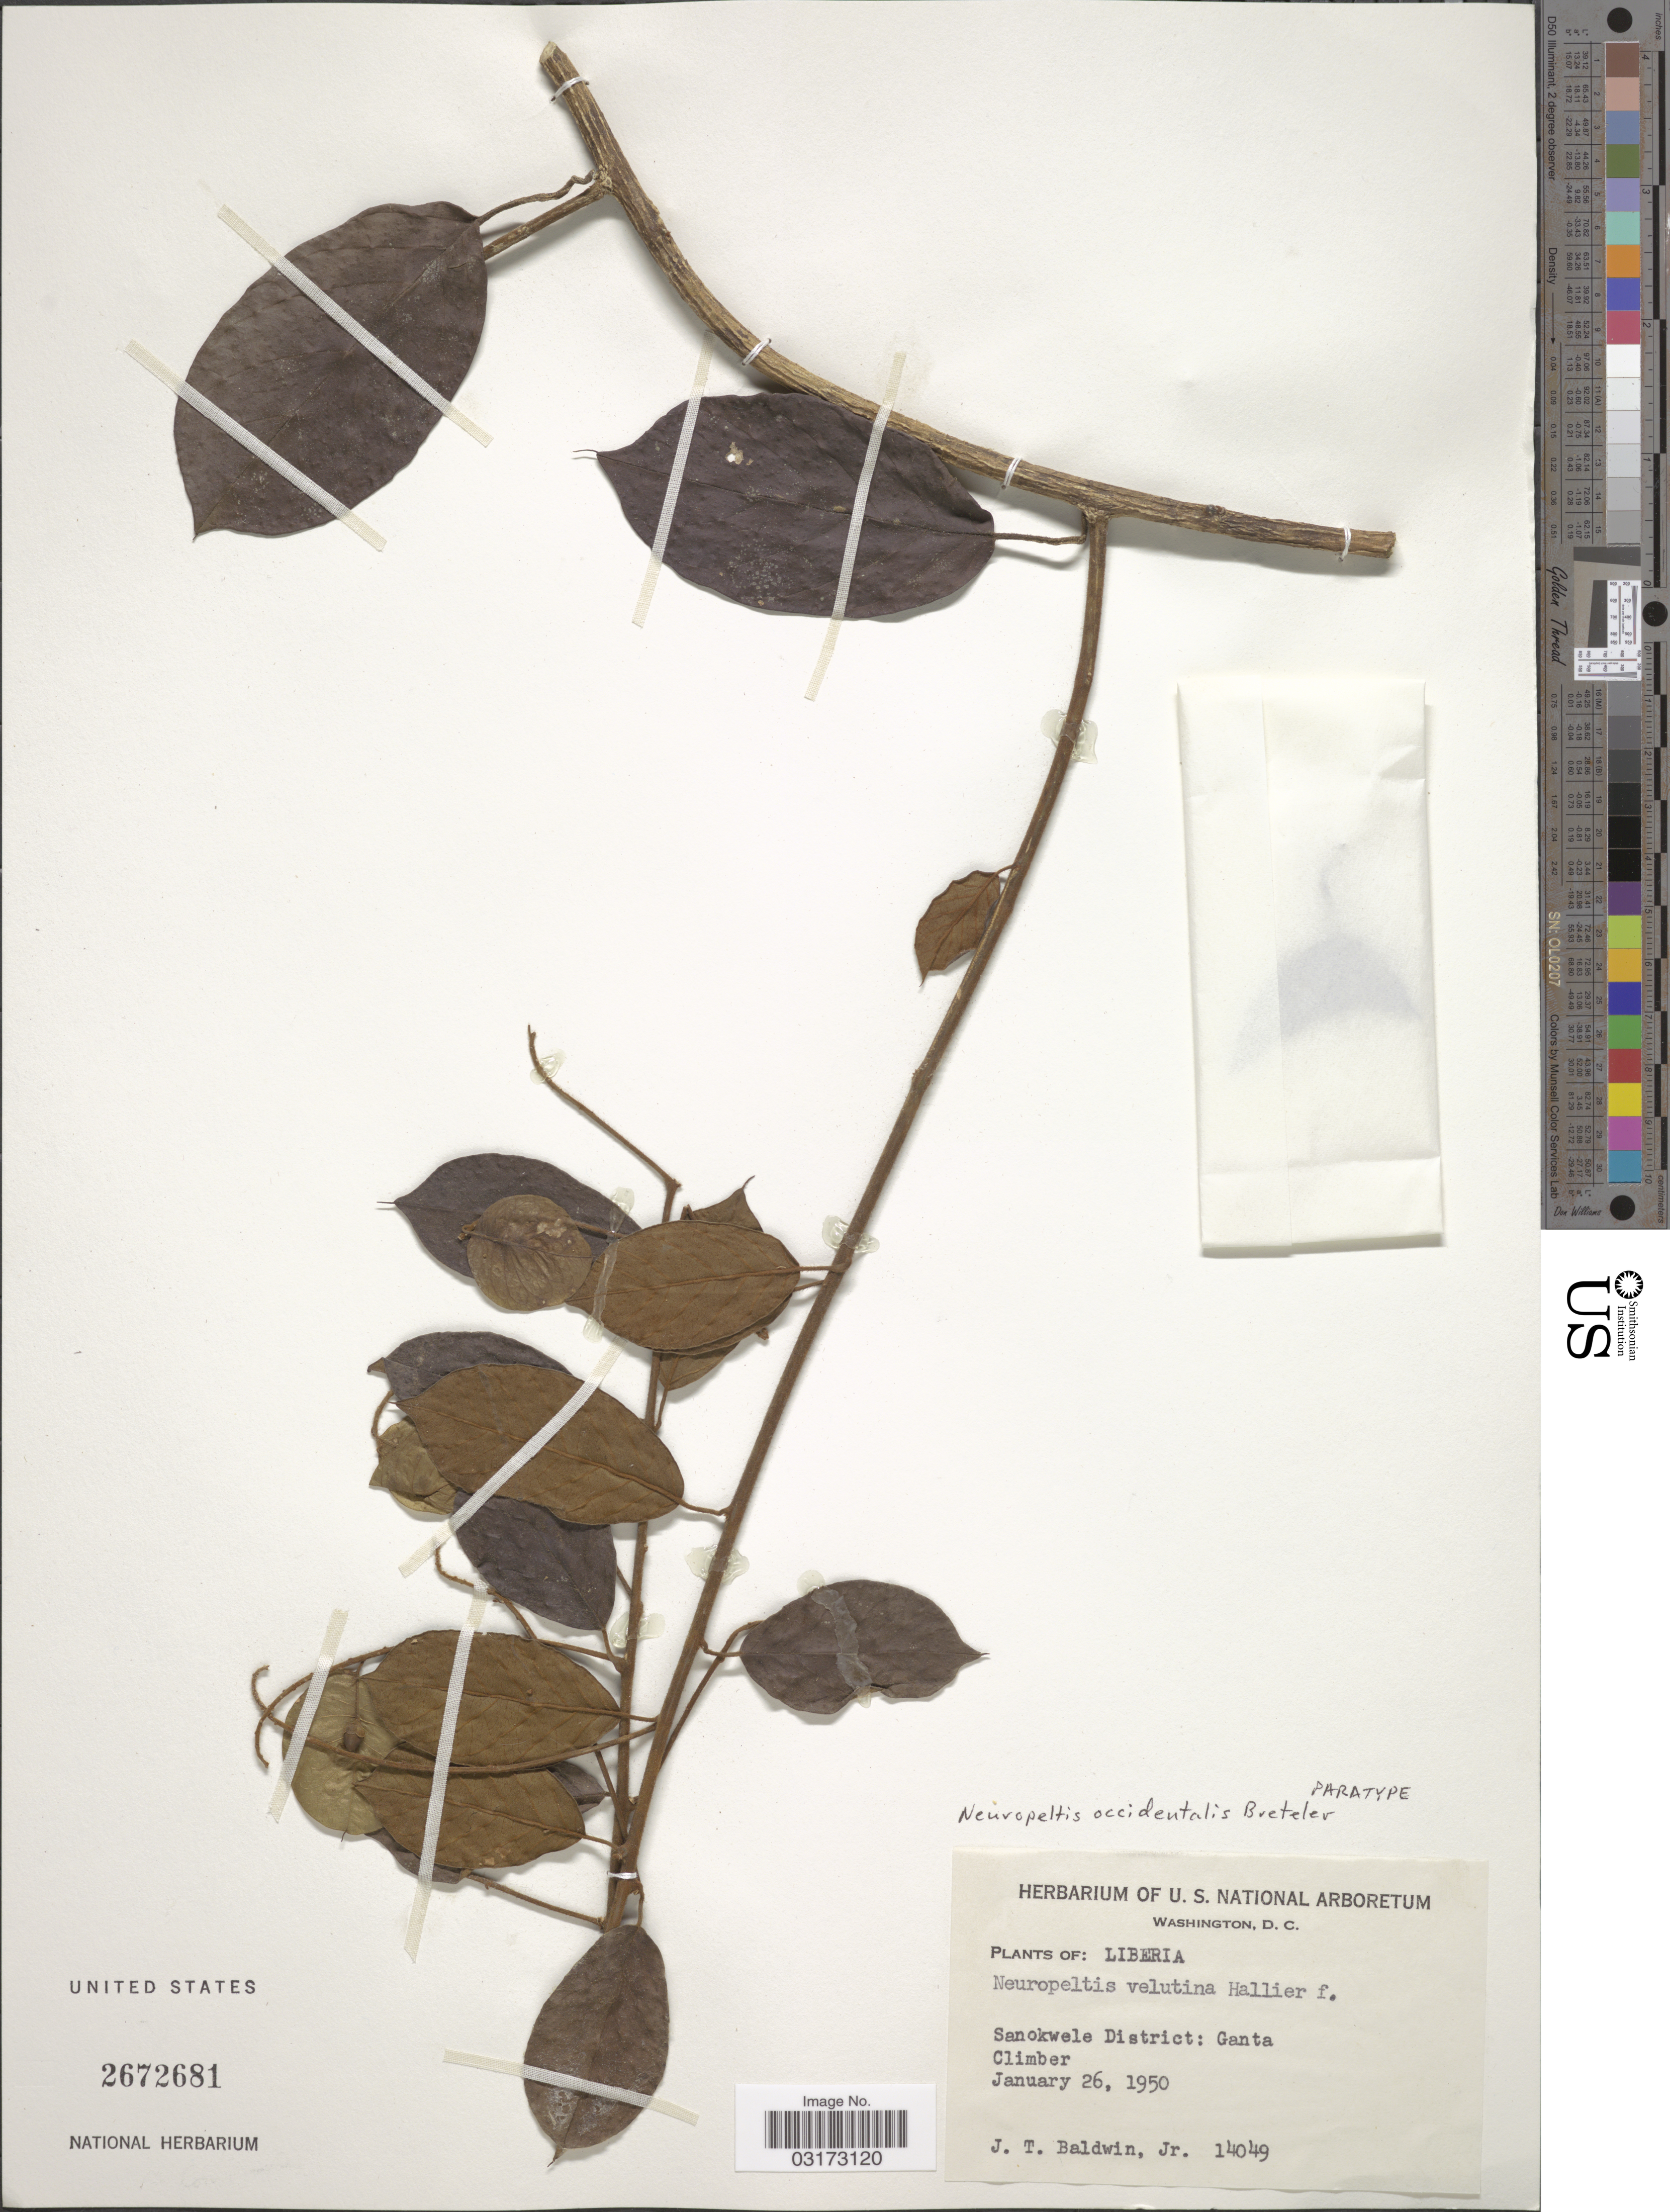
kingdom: Plantae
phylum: Tracheophyta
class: Magnoliopsida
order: Solanales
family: Convolvulaceae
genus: Neuropeltis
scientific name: Neuropeltis occidentalis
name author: Breteler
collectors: J. T. Baldwin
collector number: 14049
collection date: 1950-01-26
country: Liberia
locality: Sanokwele District: Ganta. Climber.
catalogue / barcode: US 2672681